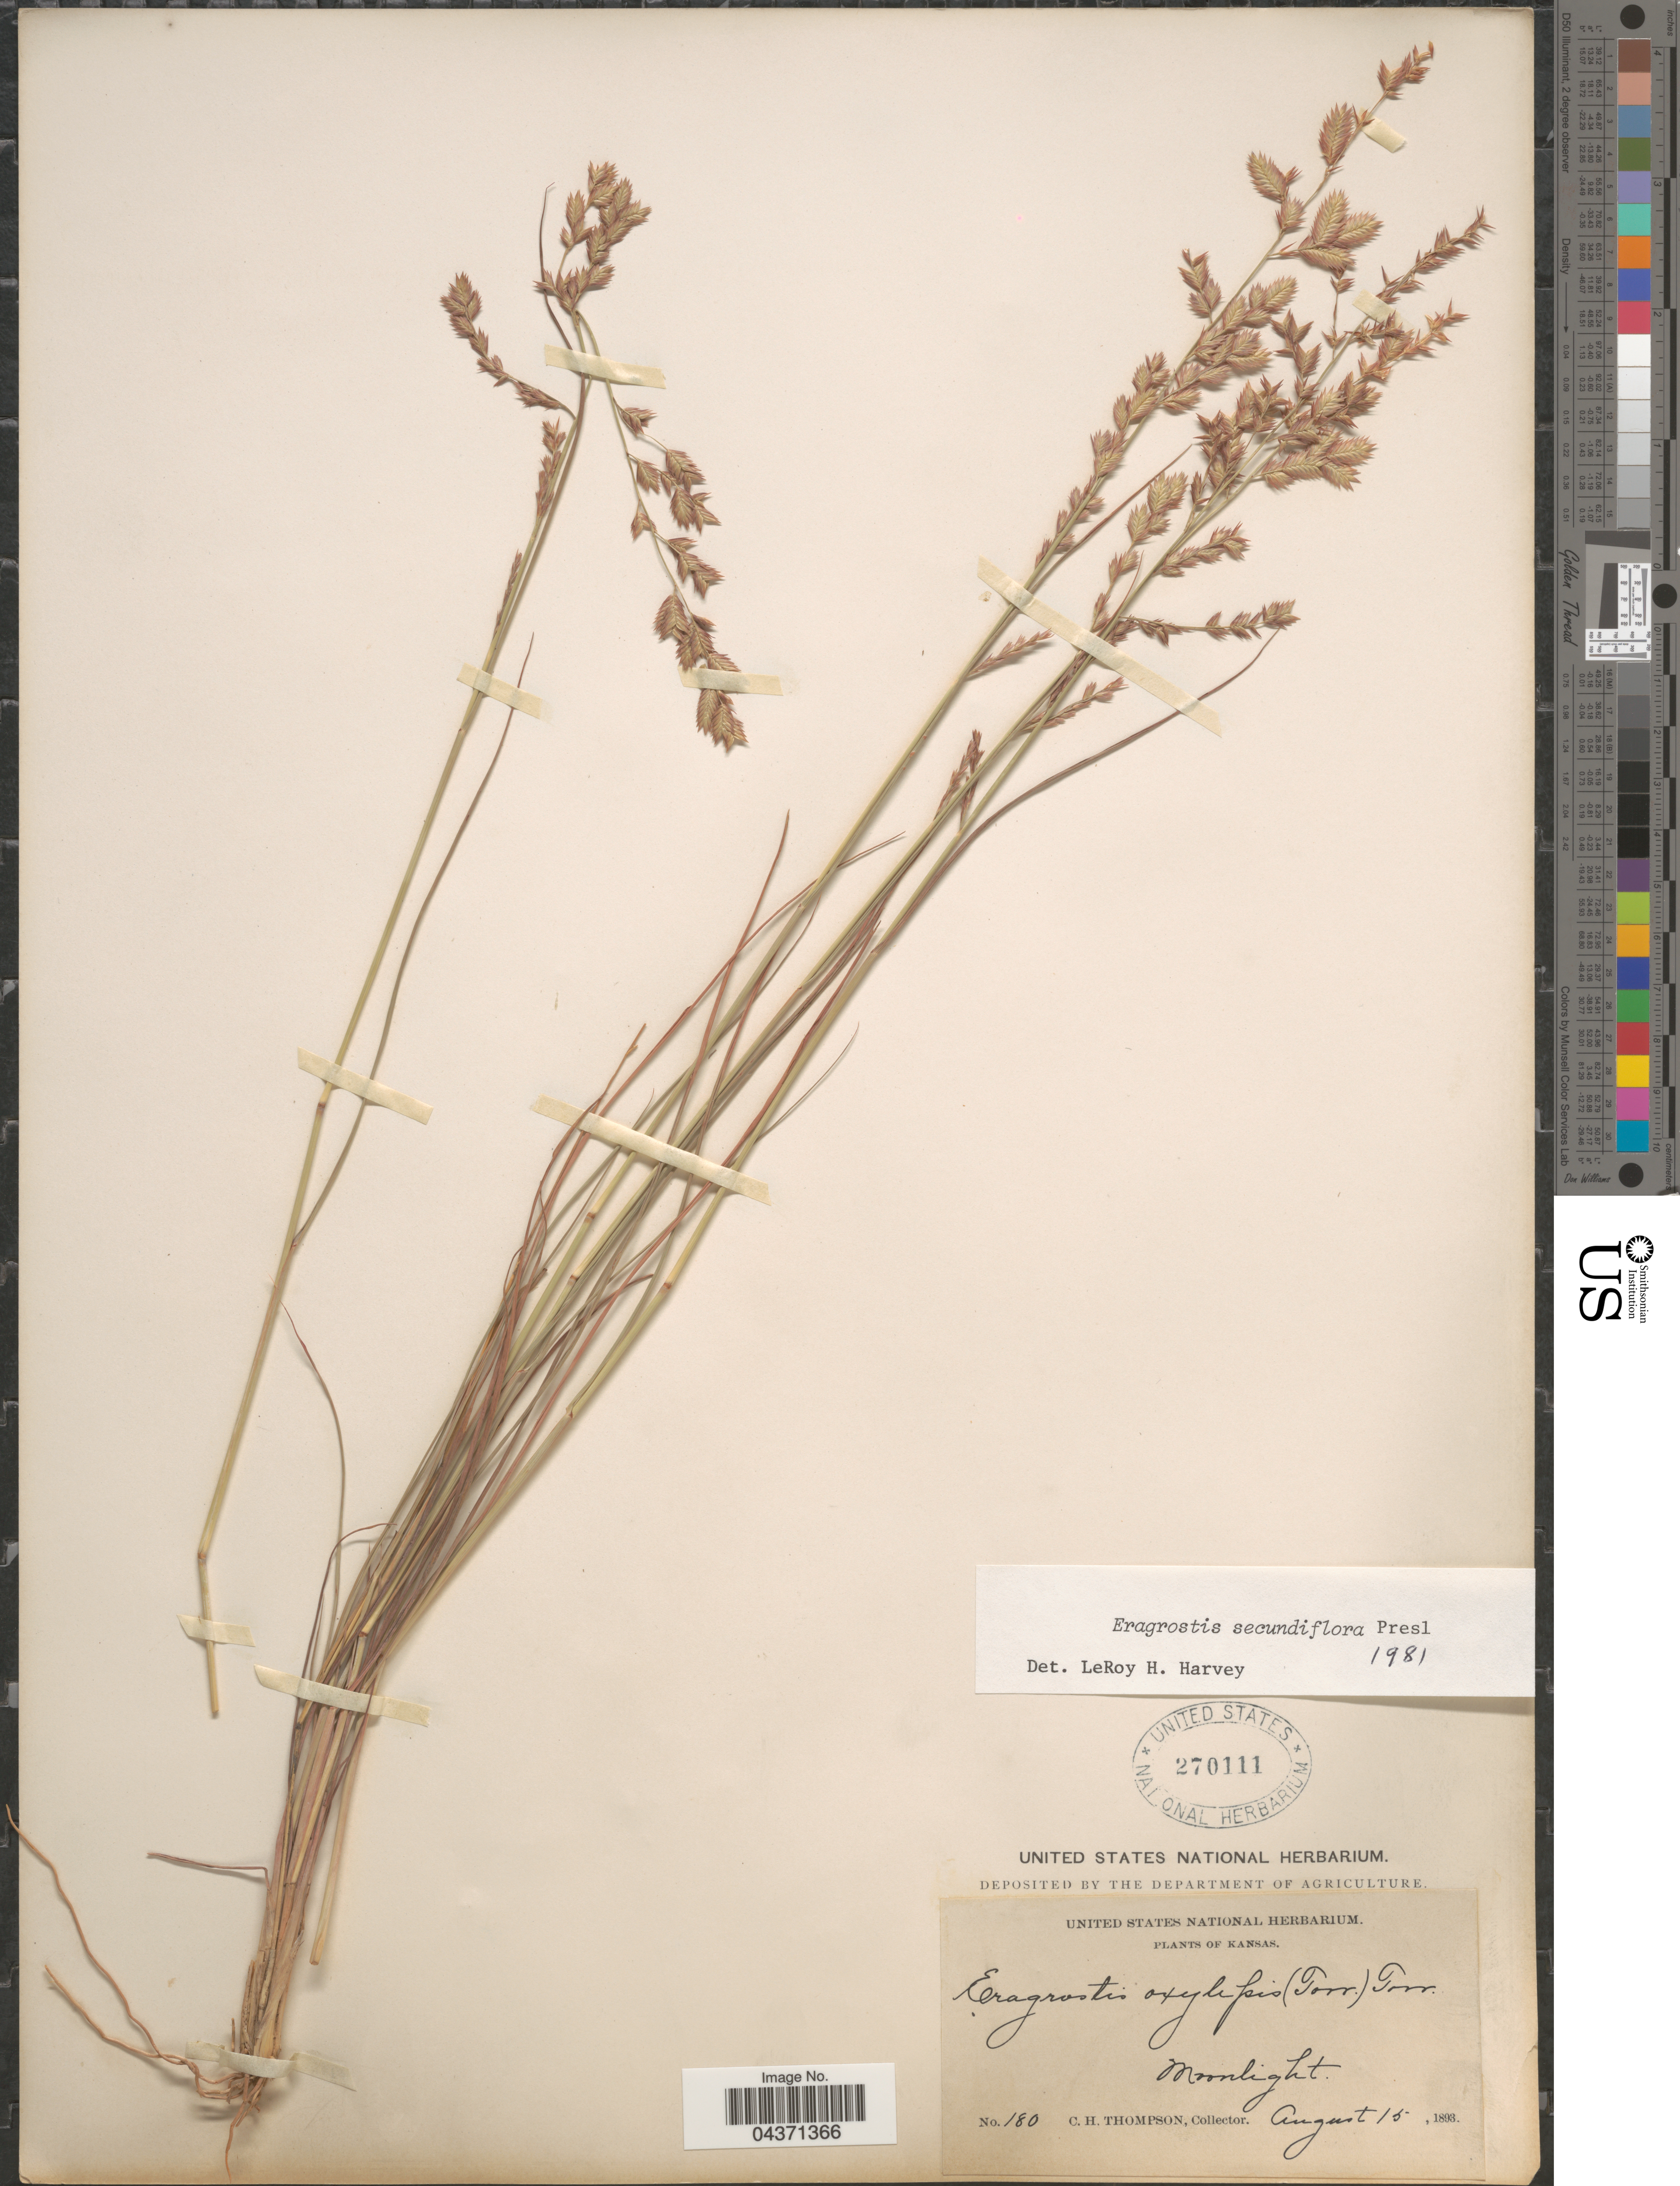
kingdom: Plantae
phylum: Tracheophyta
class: Liliopsida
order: Poales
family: Poaceae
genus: Eragrostis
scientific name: Eragrostis secundiflora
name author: J. Presl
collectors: C. H. Thompson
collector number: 180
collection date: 1893-08-15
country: United States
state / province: Kansas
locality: Moonlight.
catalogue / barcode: US 270111